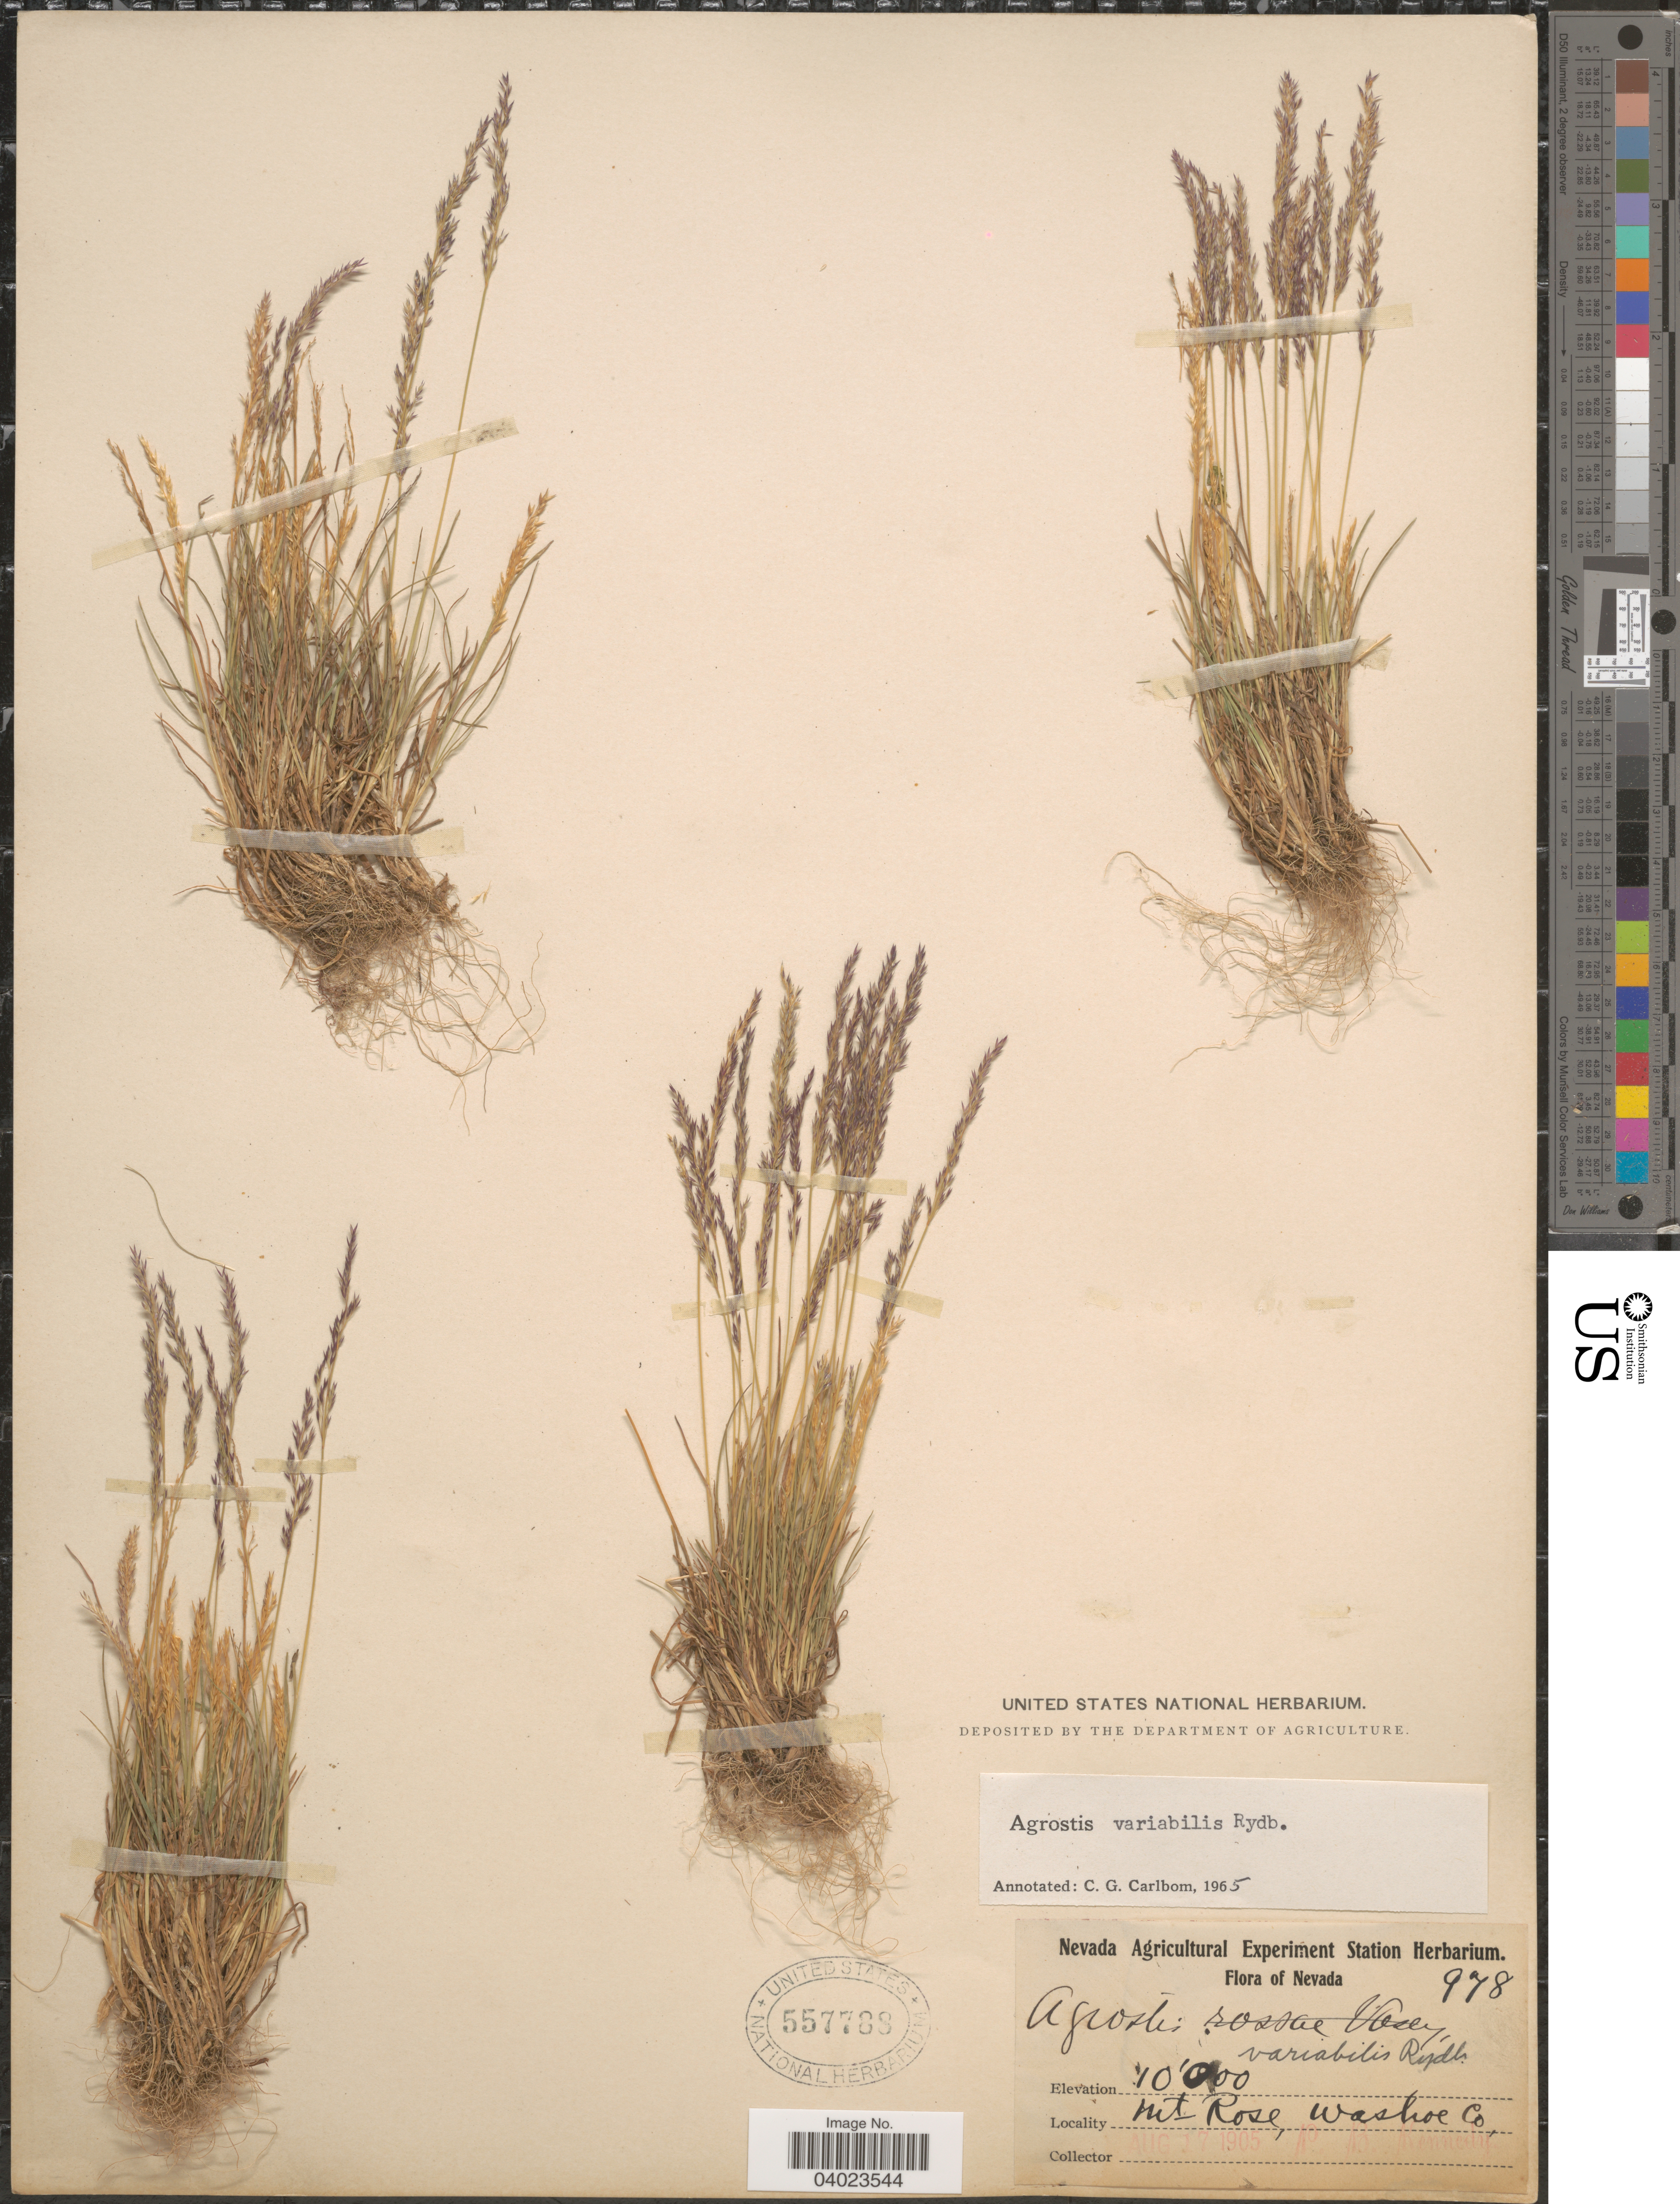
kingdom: Plantae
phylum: Tracheophyta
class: Liliopsida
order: Poales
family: Poaceae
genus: Agrostis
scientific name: Agrostis variabilis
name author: Rydb.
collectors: N. Kennedy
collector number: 978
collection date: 1905-08-17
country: United States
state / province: Nevada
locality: Mt. Rose, Washoe Co.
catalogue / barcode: US 557788